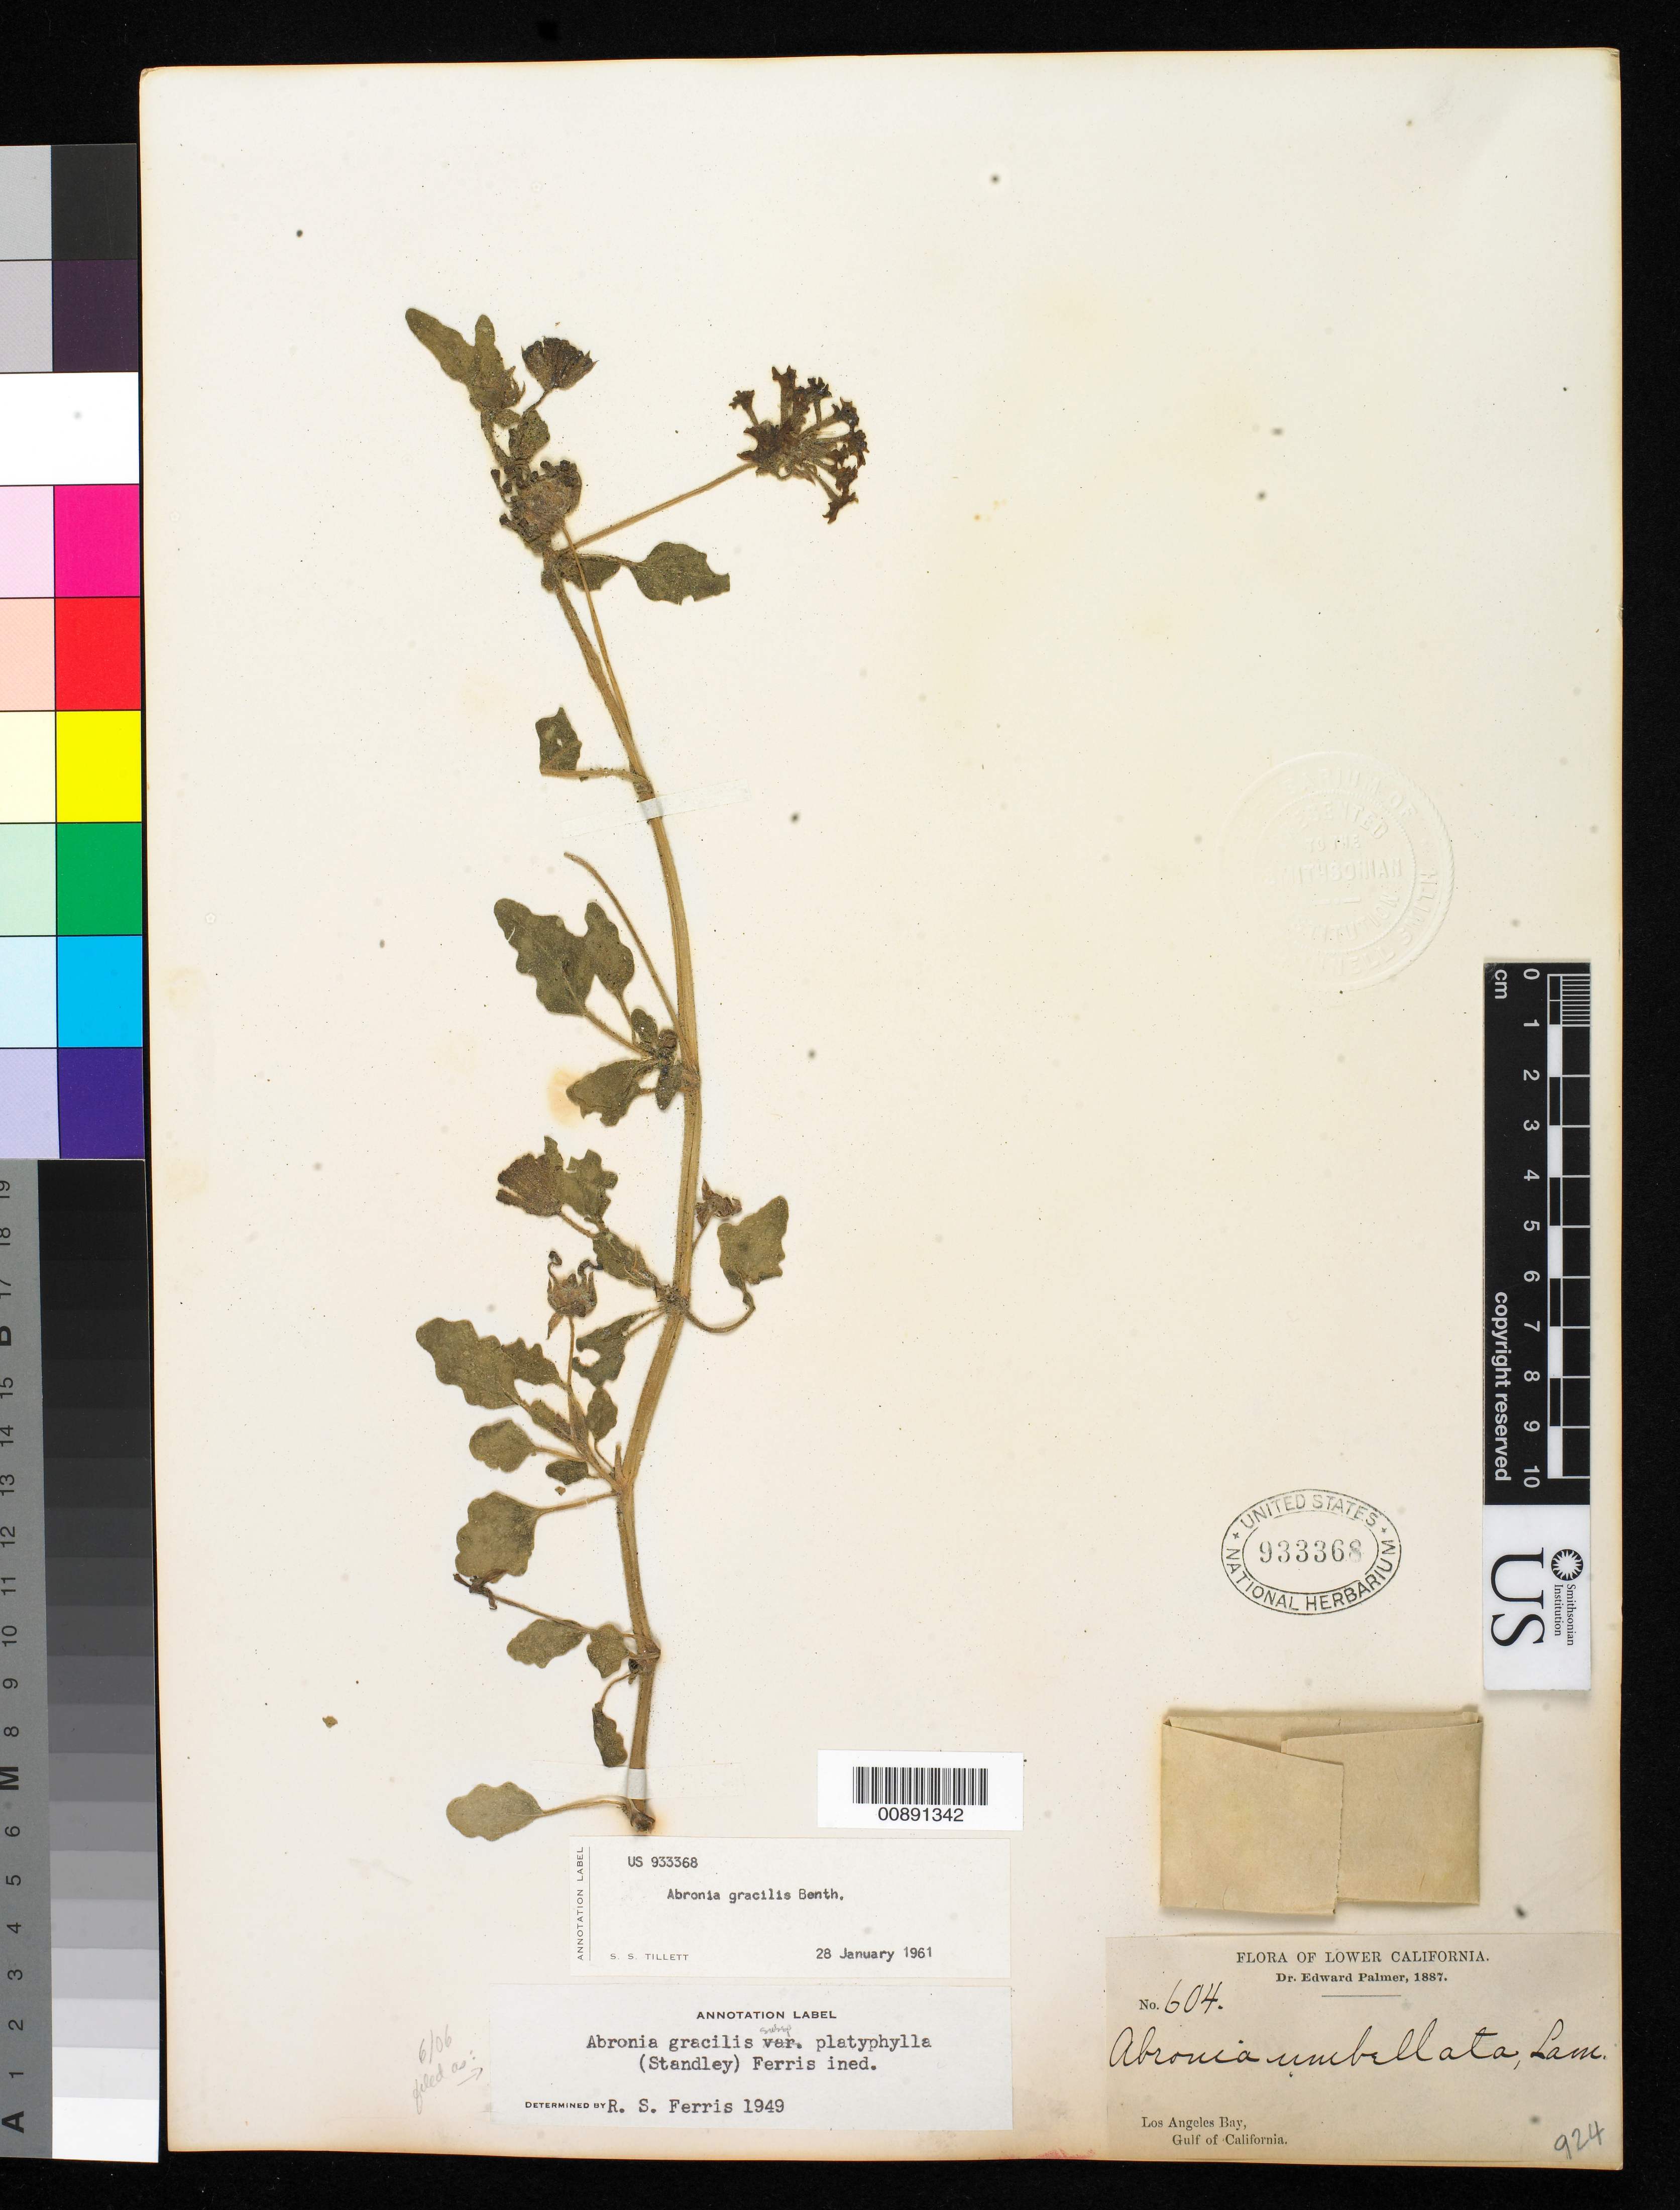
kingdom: Plantae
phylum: Tracheophyta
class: Magnoliopsida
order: Caryophyllales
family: Nyctaginaceae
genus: Abronia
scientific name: Abronia gracilis subsp. platyphylla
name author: (Standl.) Ferris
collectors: E. Palmer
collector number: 604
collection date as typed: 1887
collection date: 1887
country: Mexico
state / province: Baja California Norte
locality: Los Angeles Bay, Baja California. Gulf of California.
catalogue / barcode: US 933368